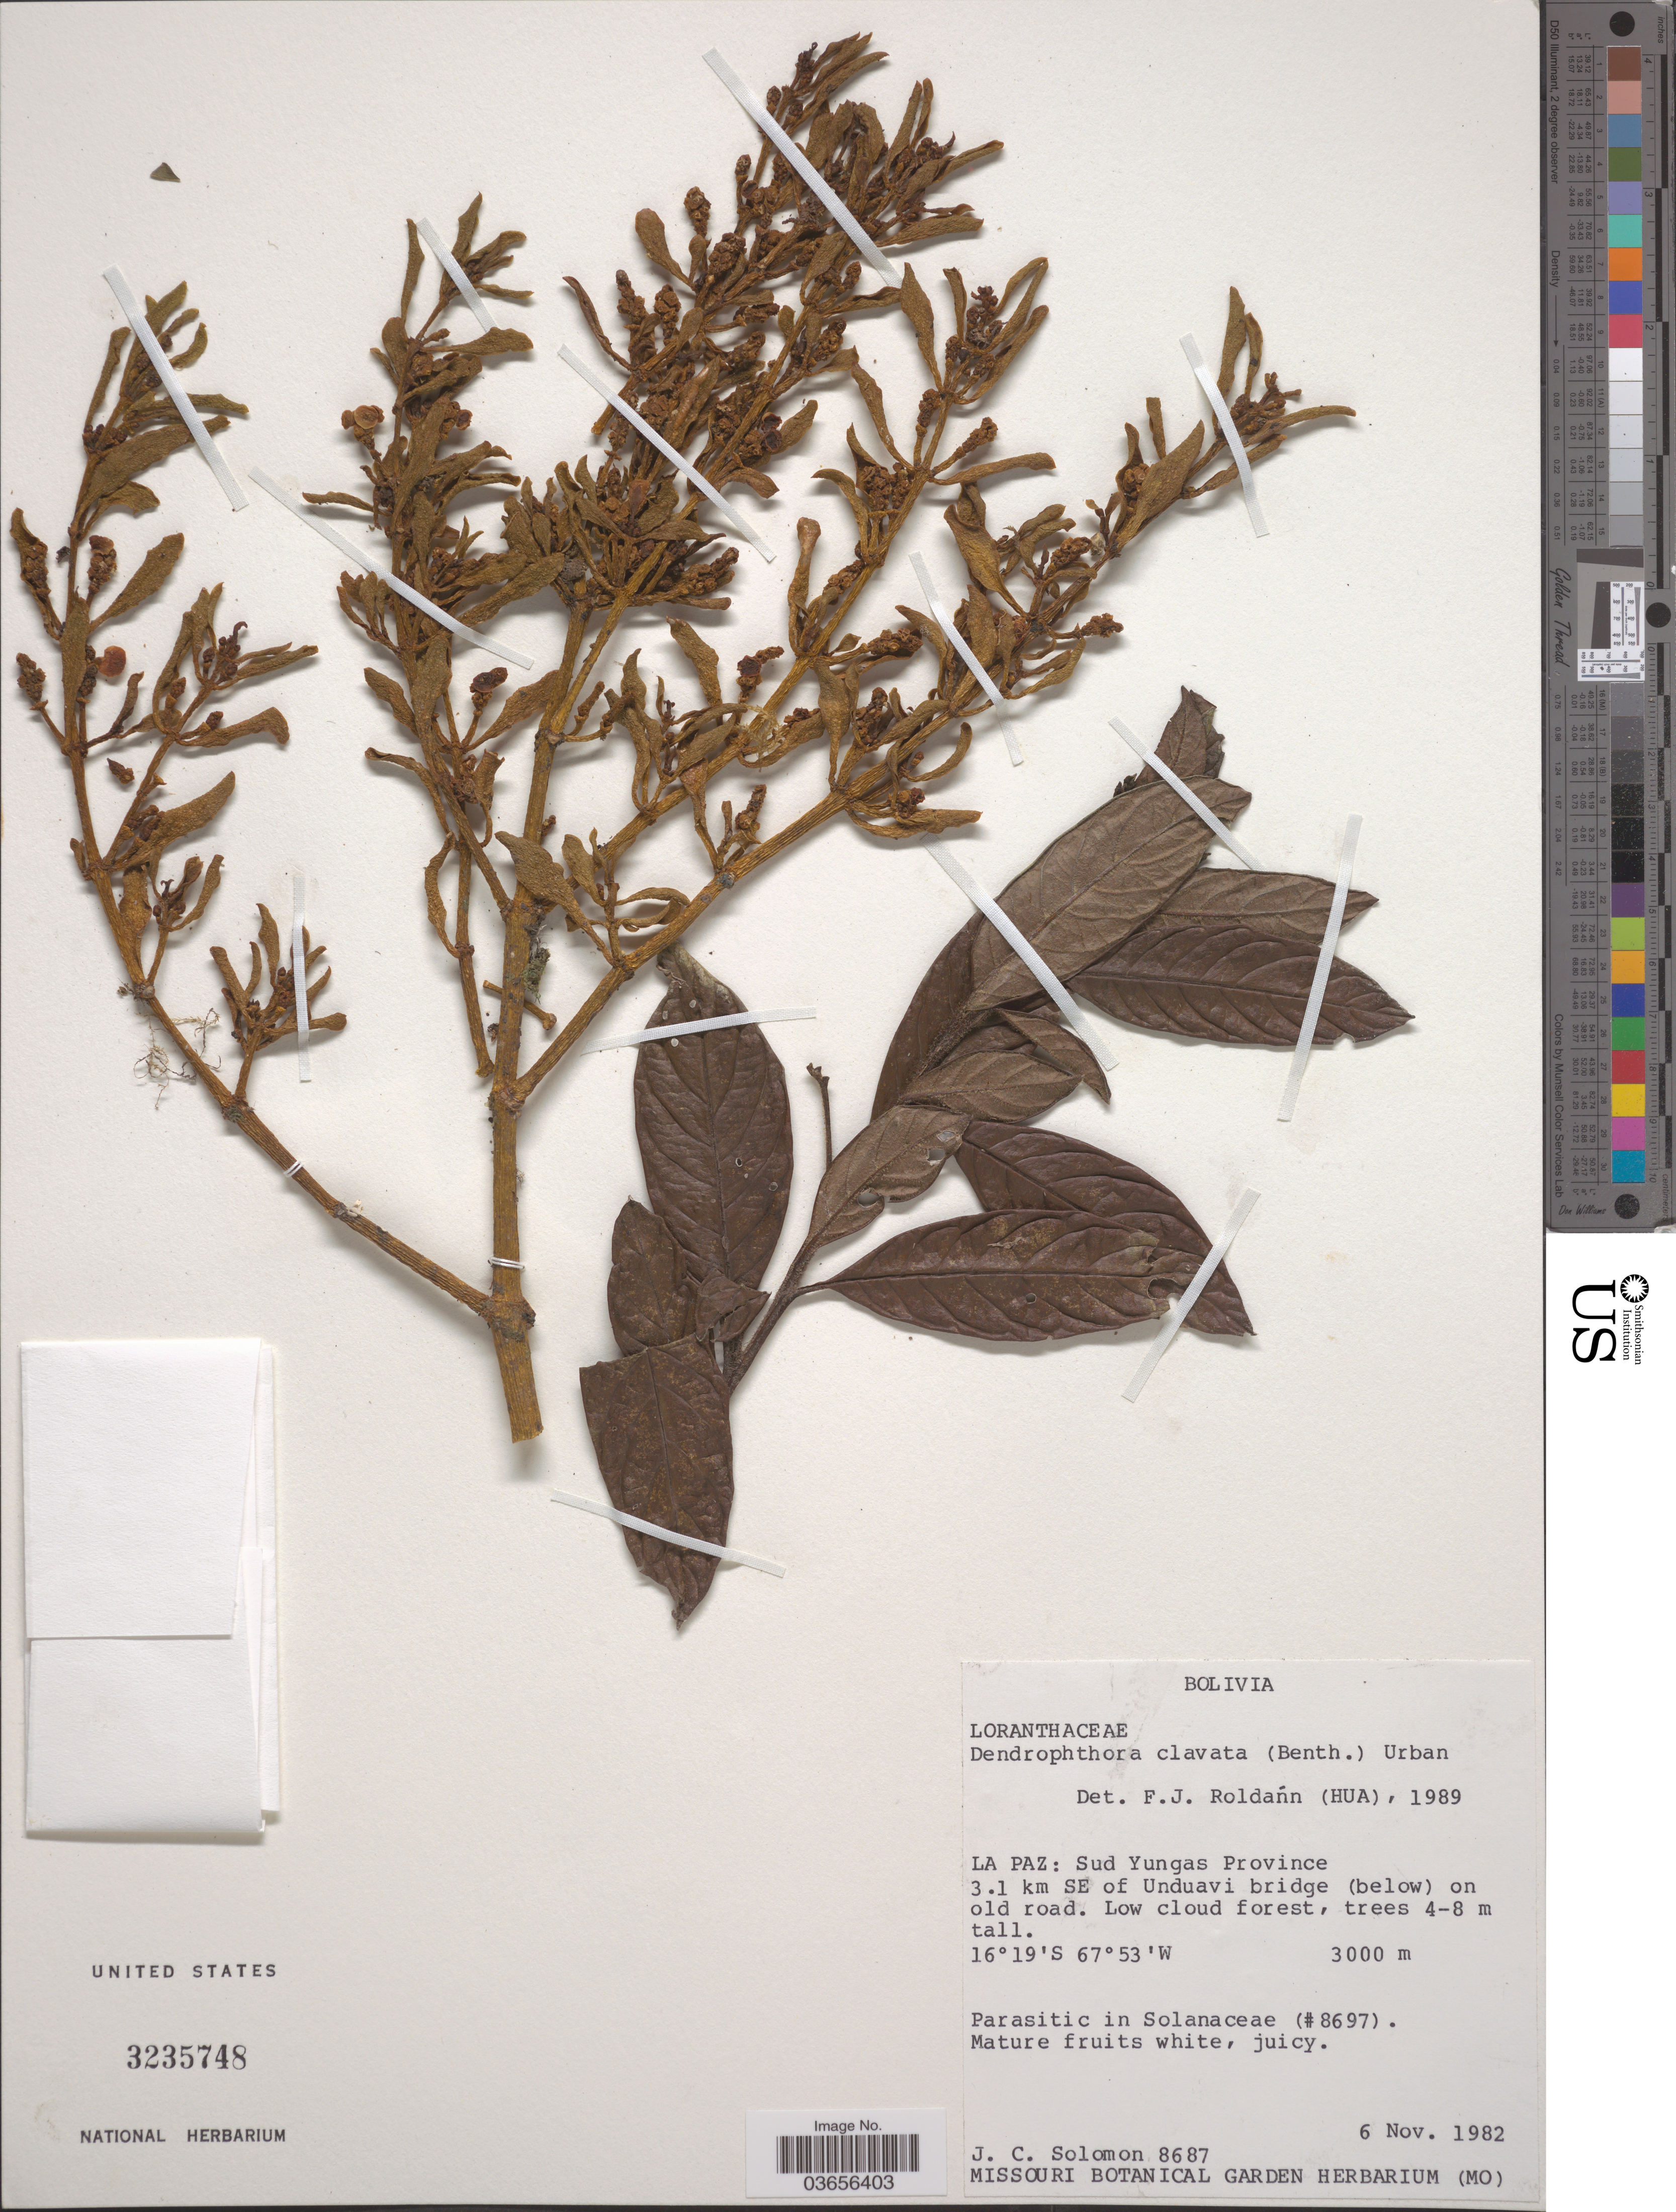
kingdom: Plantae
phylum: Tracheophyta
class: Magnoliopsida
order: Santalales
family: Viscaceae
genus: Dendrophthora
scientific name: Dendrophthora clavata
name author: (Benth.) Urb.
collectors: J. C. Solomon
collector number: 8687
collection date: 1982-11-06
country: Bolivia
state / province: La Paz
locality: Sud Yungas Province 3.1 km SE of Unduavi bridge (below) on old road.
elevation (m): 3000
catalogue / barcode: US 3235748